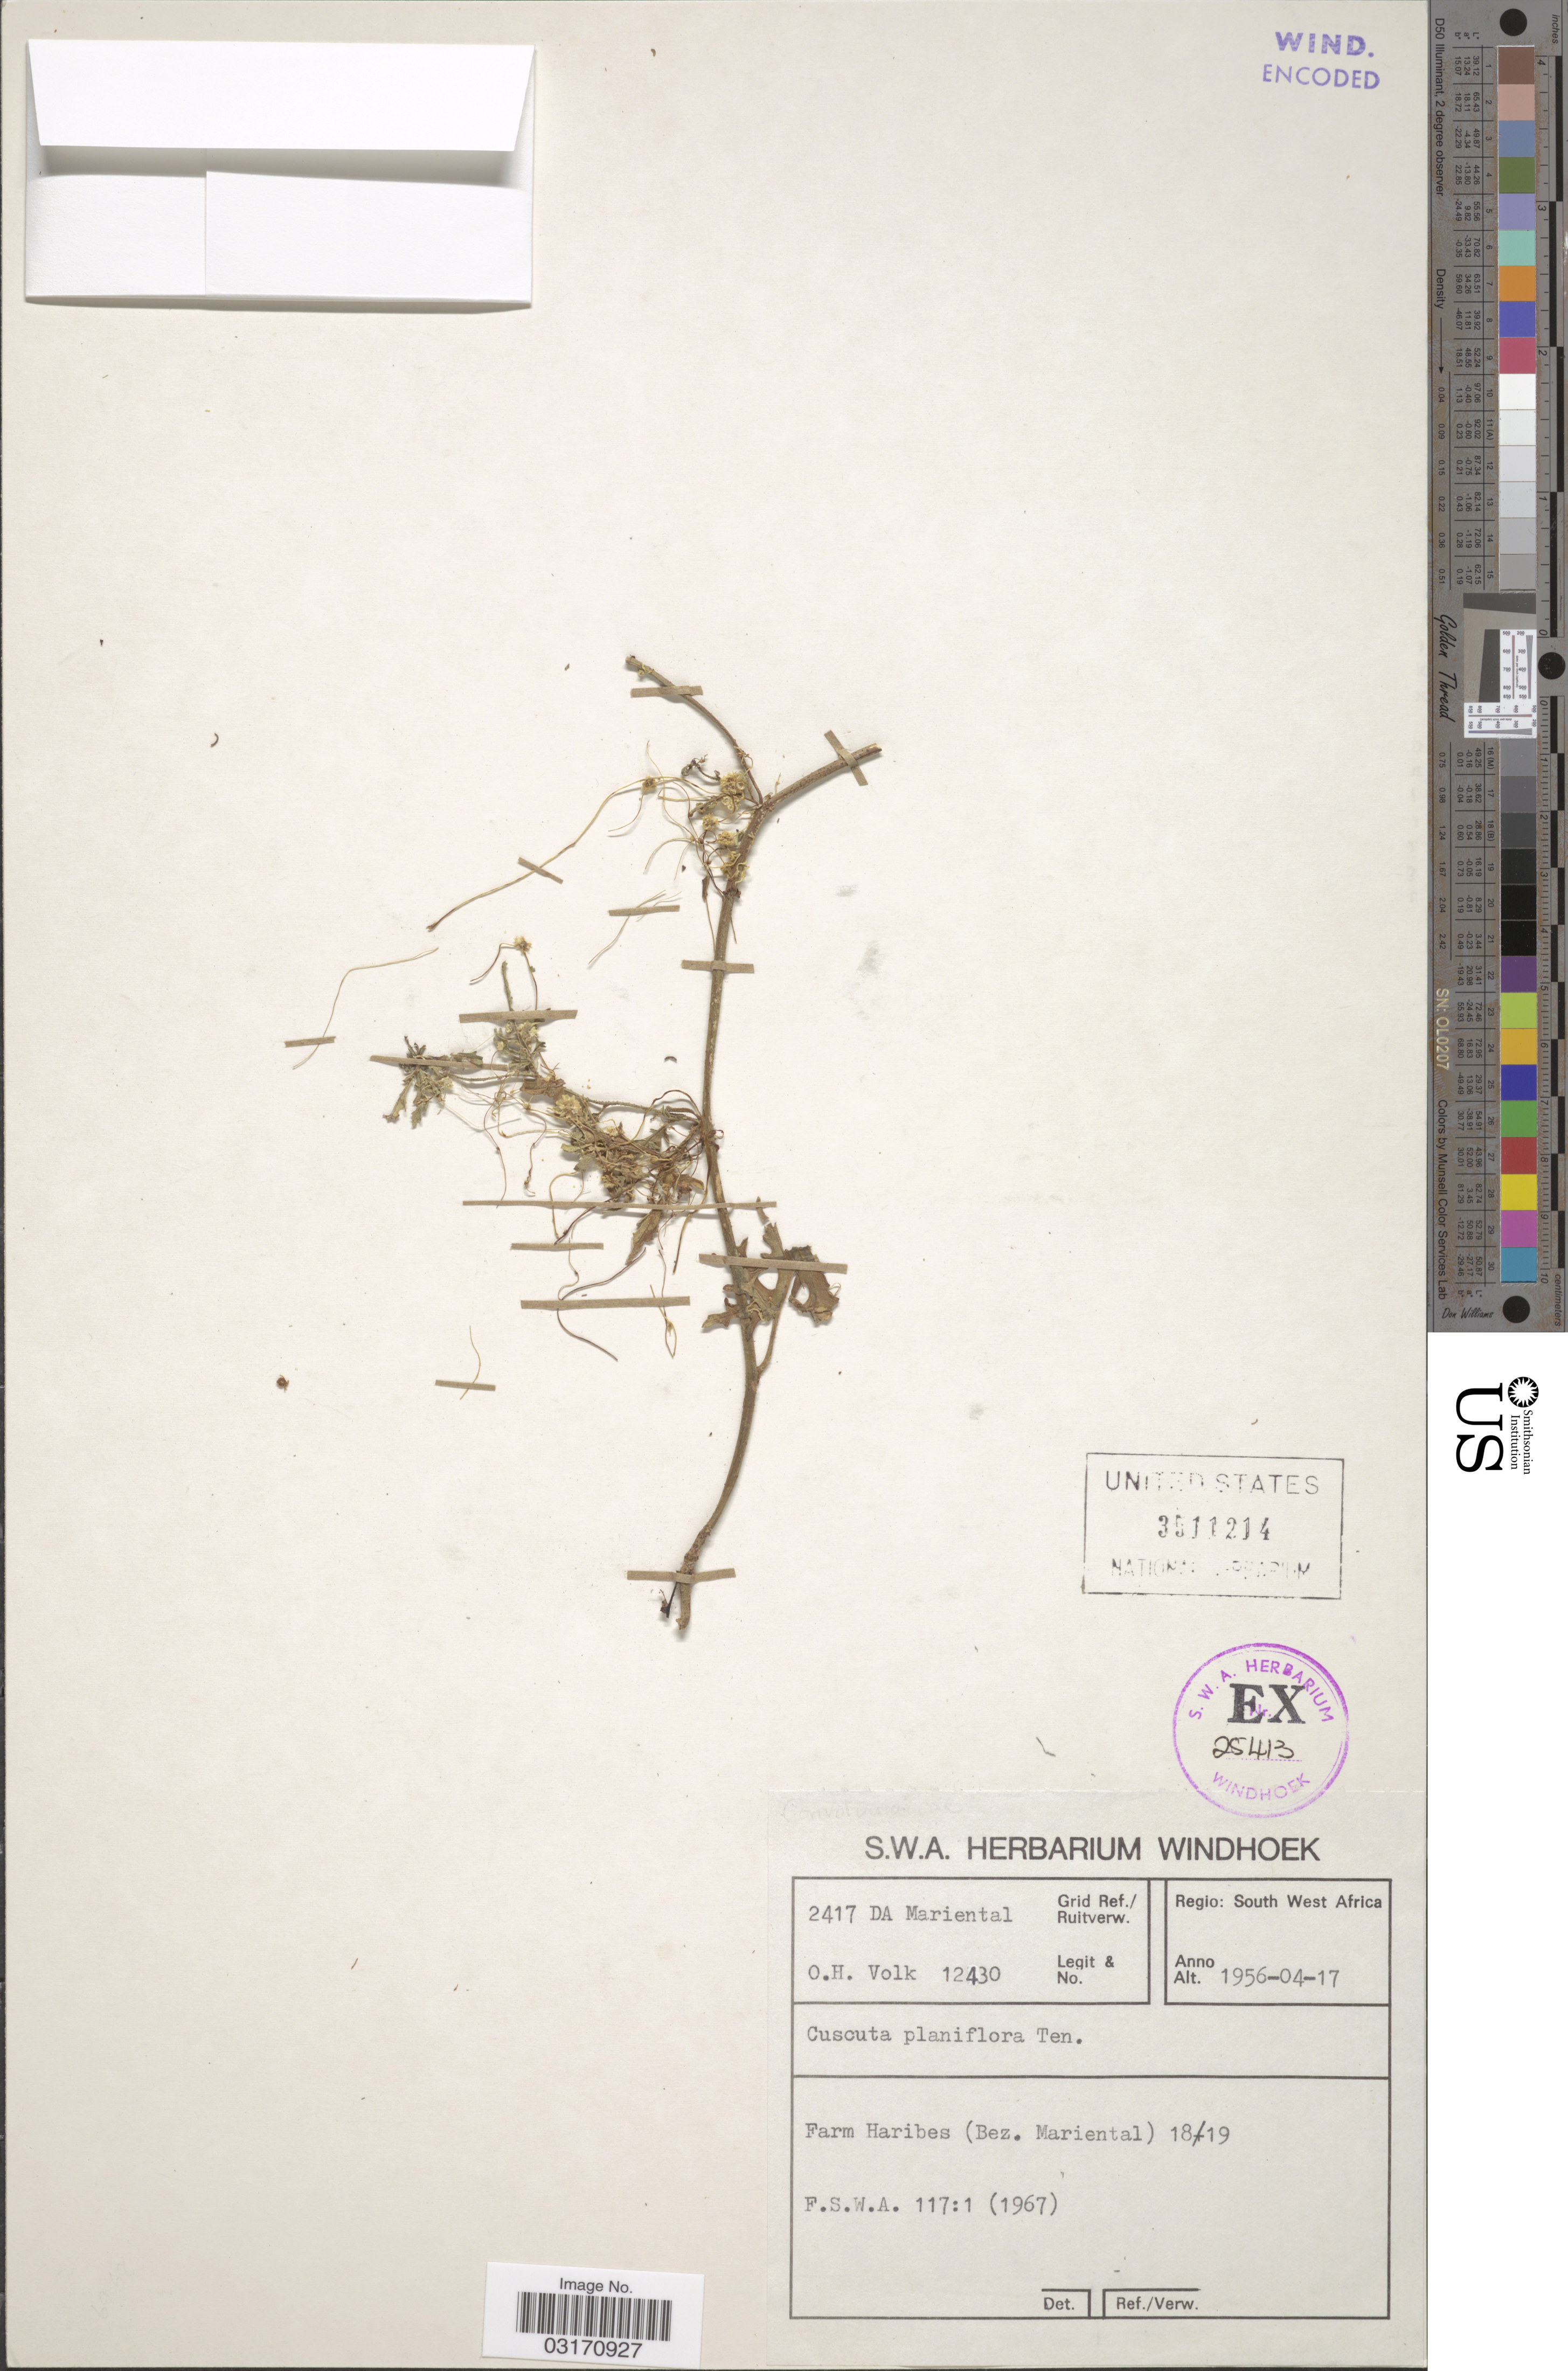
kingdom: Plantae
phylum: Tracheophyta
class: Magnoliopsida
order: Solanales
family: Convolvulaceae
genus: Cuscuta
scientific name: Cuscuta planiflora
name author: Ten.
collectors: O. Volk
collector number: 12430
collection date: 1965-04-17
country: Namibia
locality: Regio: South West Africa. Grid Ref./ Ruitverw. 2417 DA Mariental. Farm Haribes (Bez. Mariental). 18/19.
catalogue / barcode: US 3511214